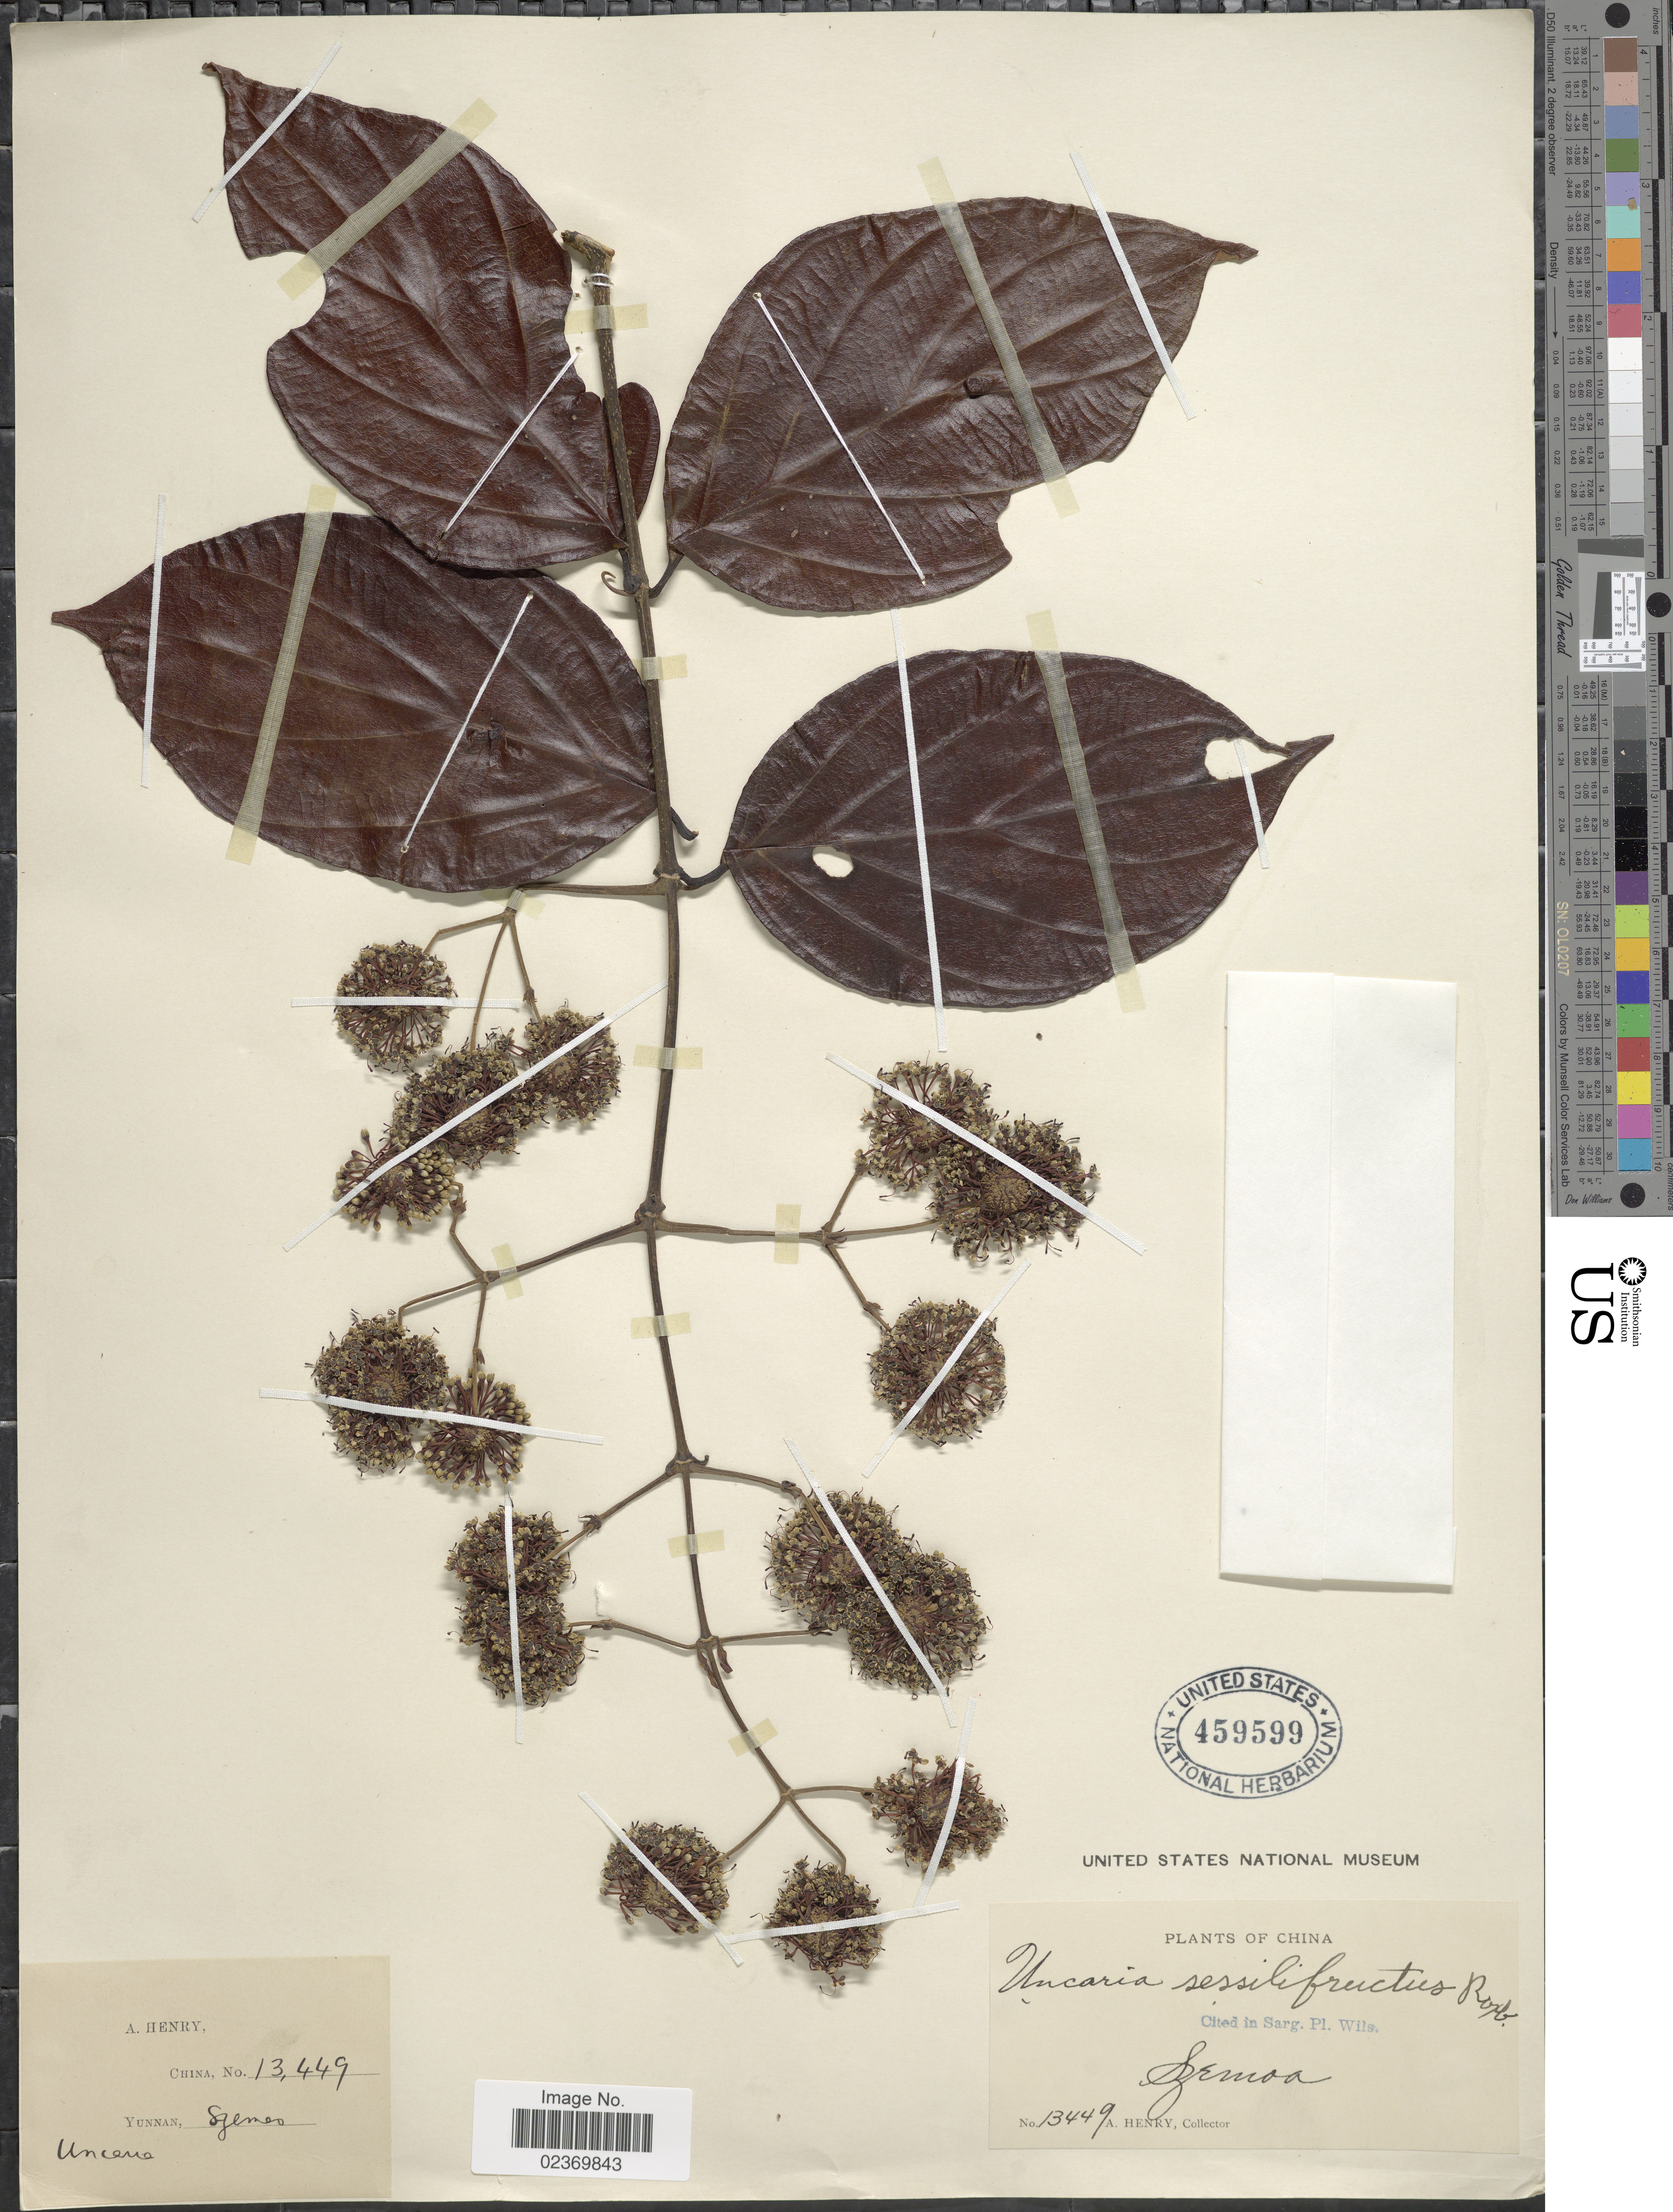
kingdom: Plantae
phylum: Tracheophyta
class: Magnoliopsida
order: Gentianales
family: Rubiaceae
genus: Uncaria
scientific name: Uncaria sessilifructus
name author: Roxb.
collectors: A. Henry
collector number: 13449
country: China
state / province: Yunnan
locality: Szemoa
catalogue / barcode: US 459599